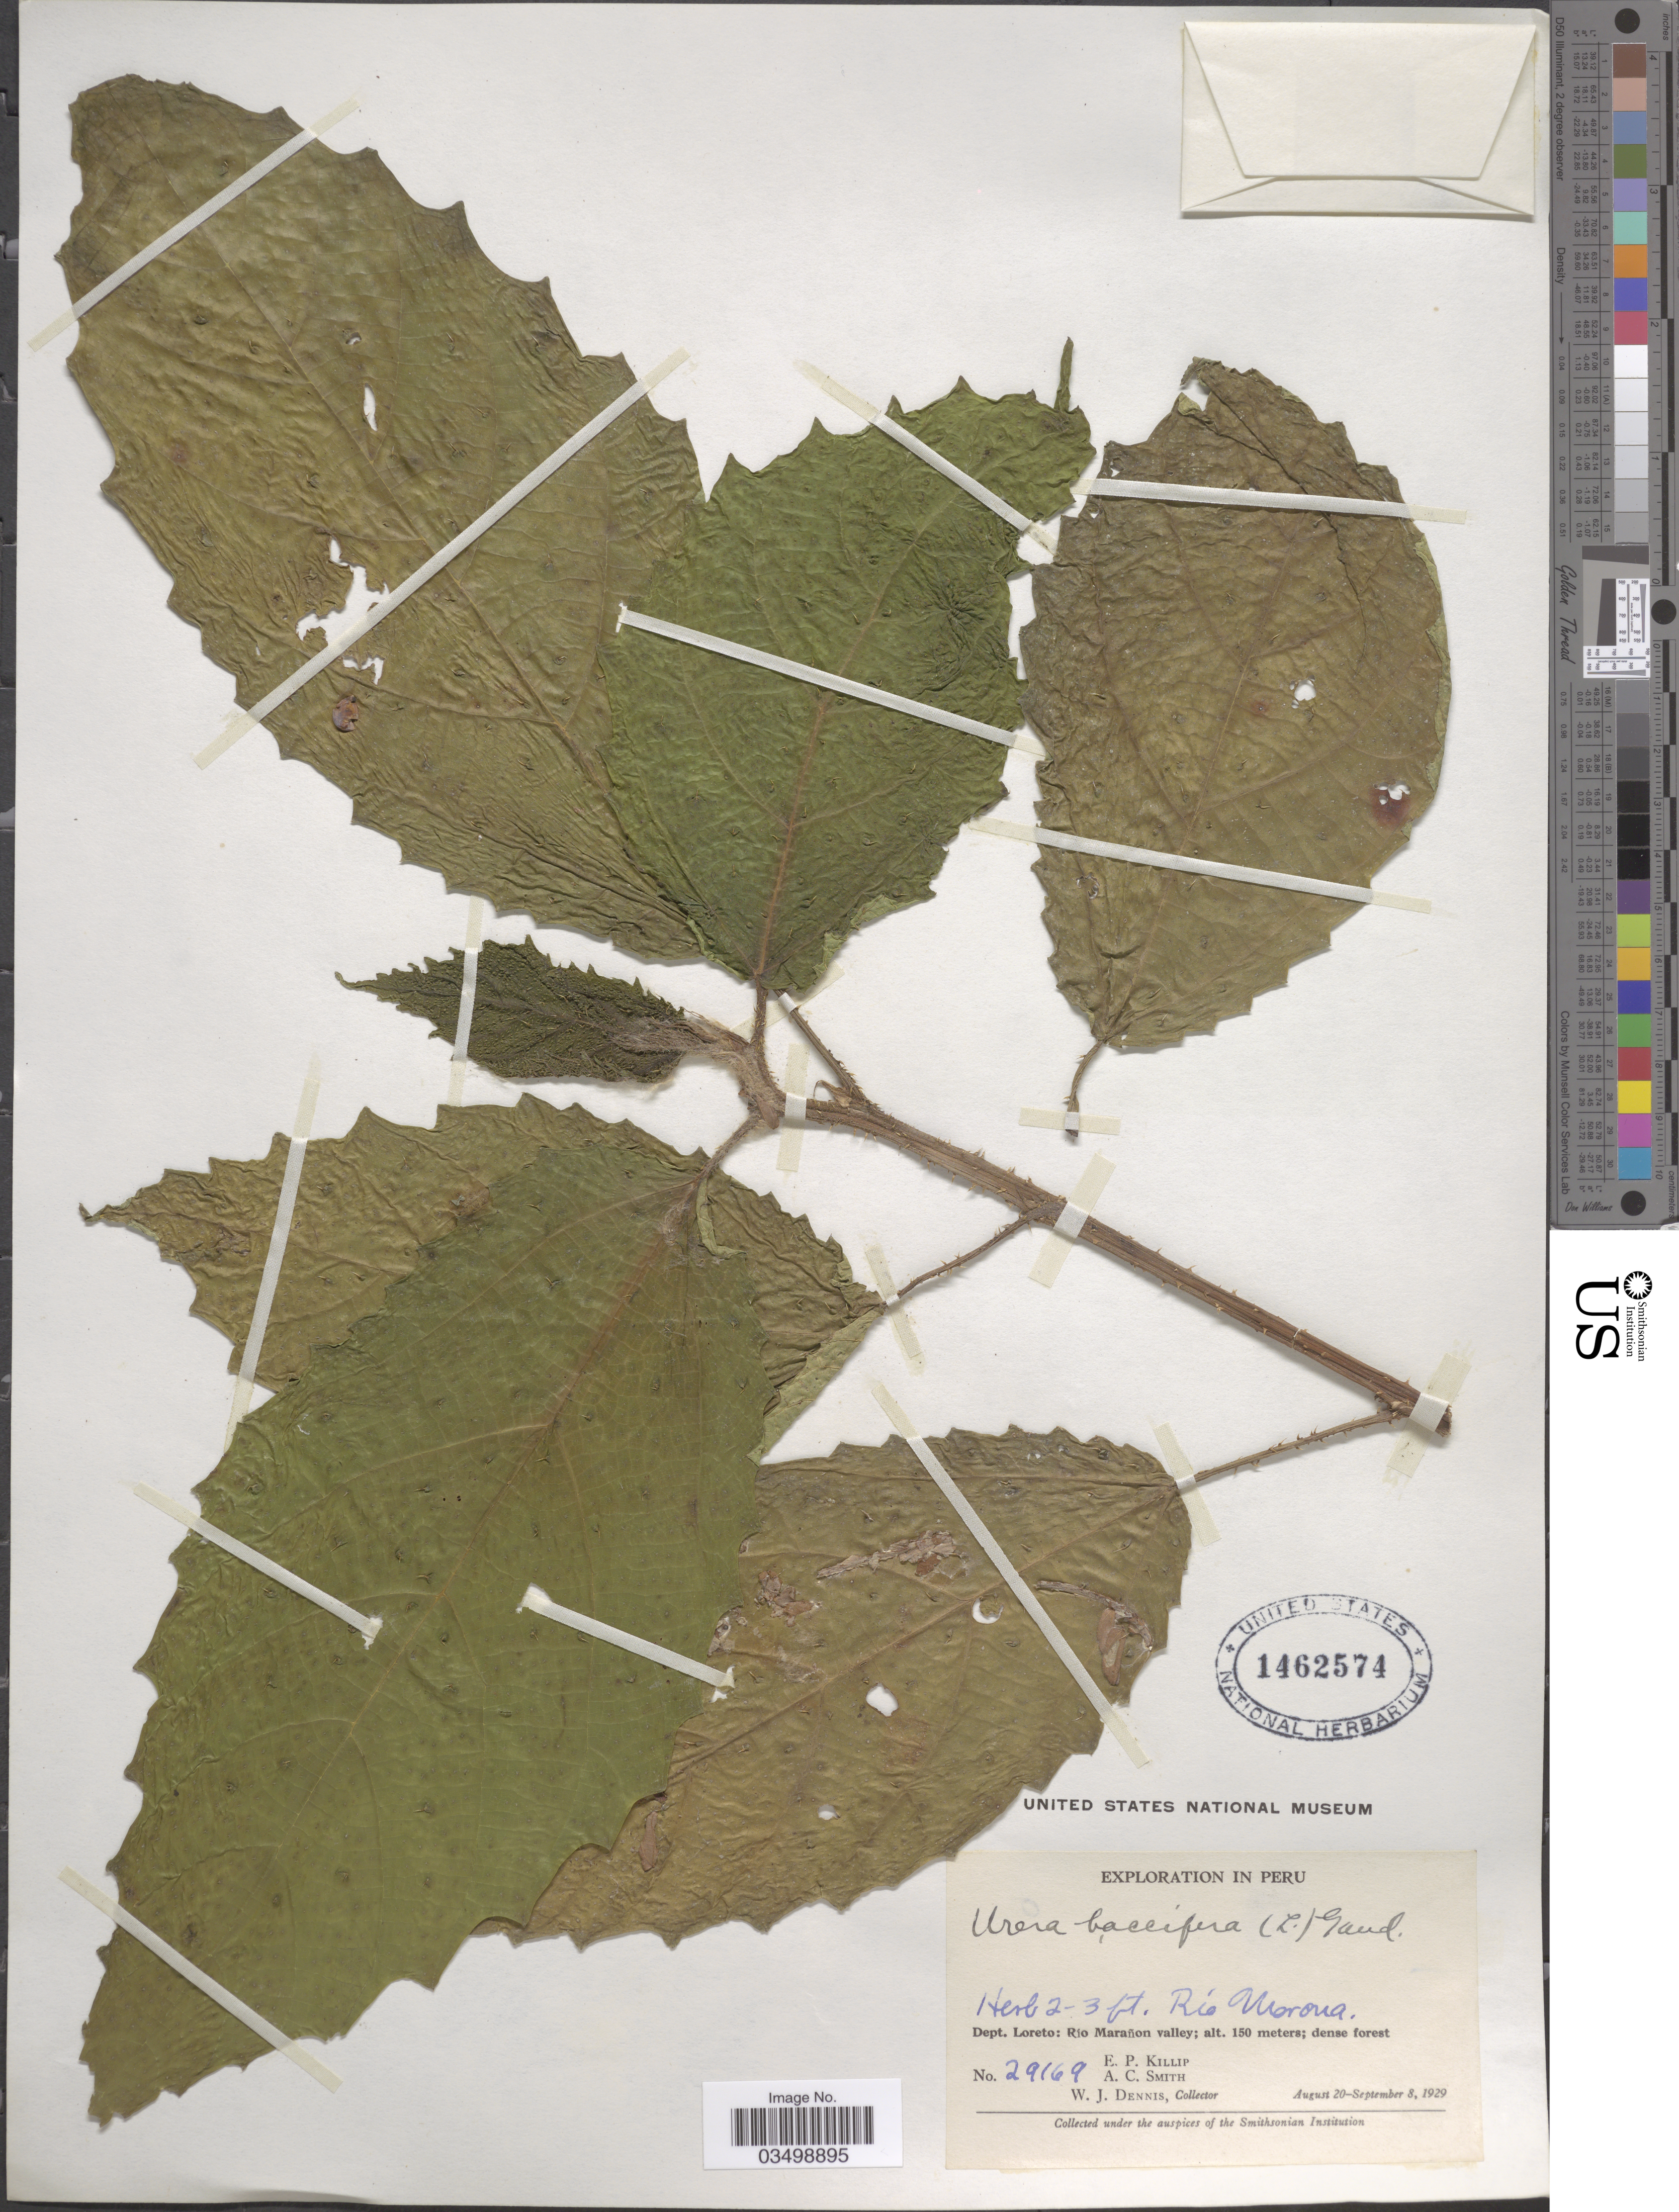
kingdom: Plantae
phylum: Tracheophyta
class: Magnoliopsida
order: Rosales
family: Urticaceae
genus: Urera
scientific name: Urera baccifera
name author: (L.) Gaudich. ex Wedd.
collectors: E. P. Killip & A. C. Smith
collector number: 29169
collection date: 1929-08-20/1929-09-08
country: Peru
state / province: Loreto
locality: Dept. Loreto: Río Marañon valley. Río Morona.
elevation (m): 150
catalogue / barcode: US 1462574